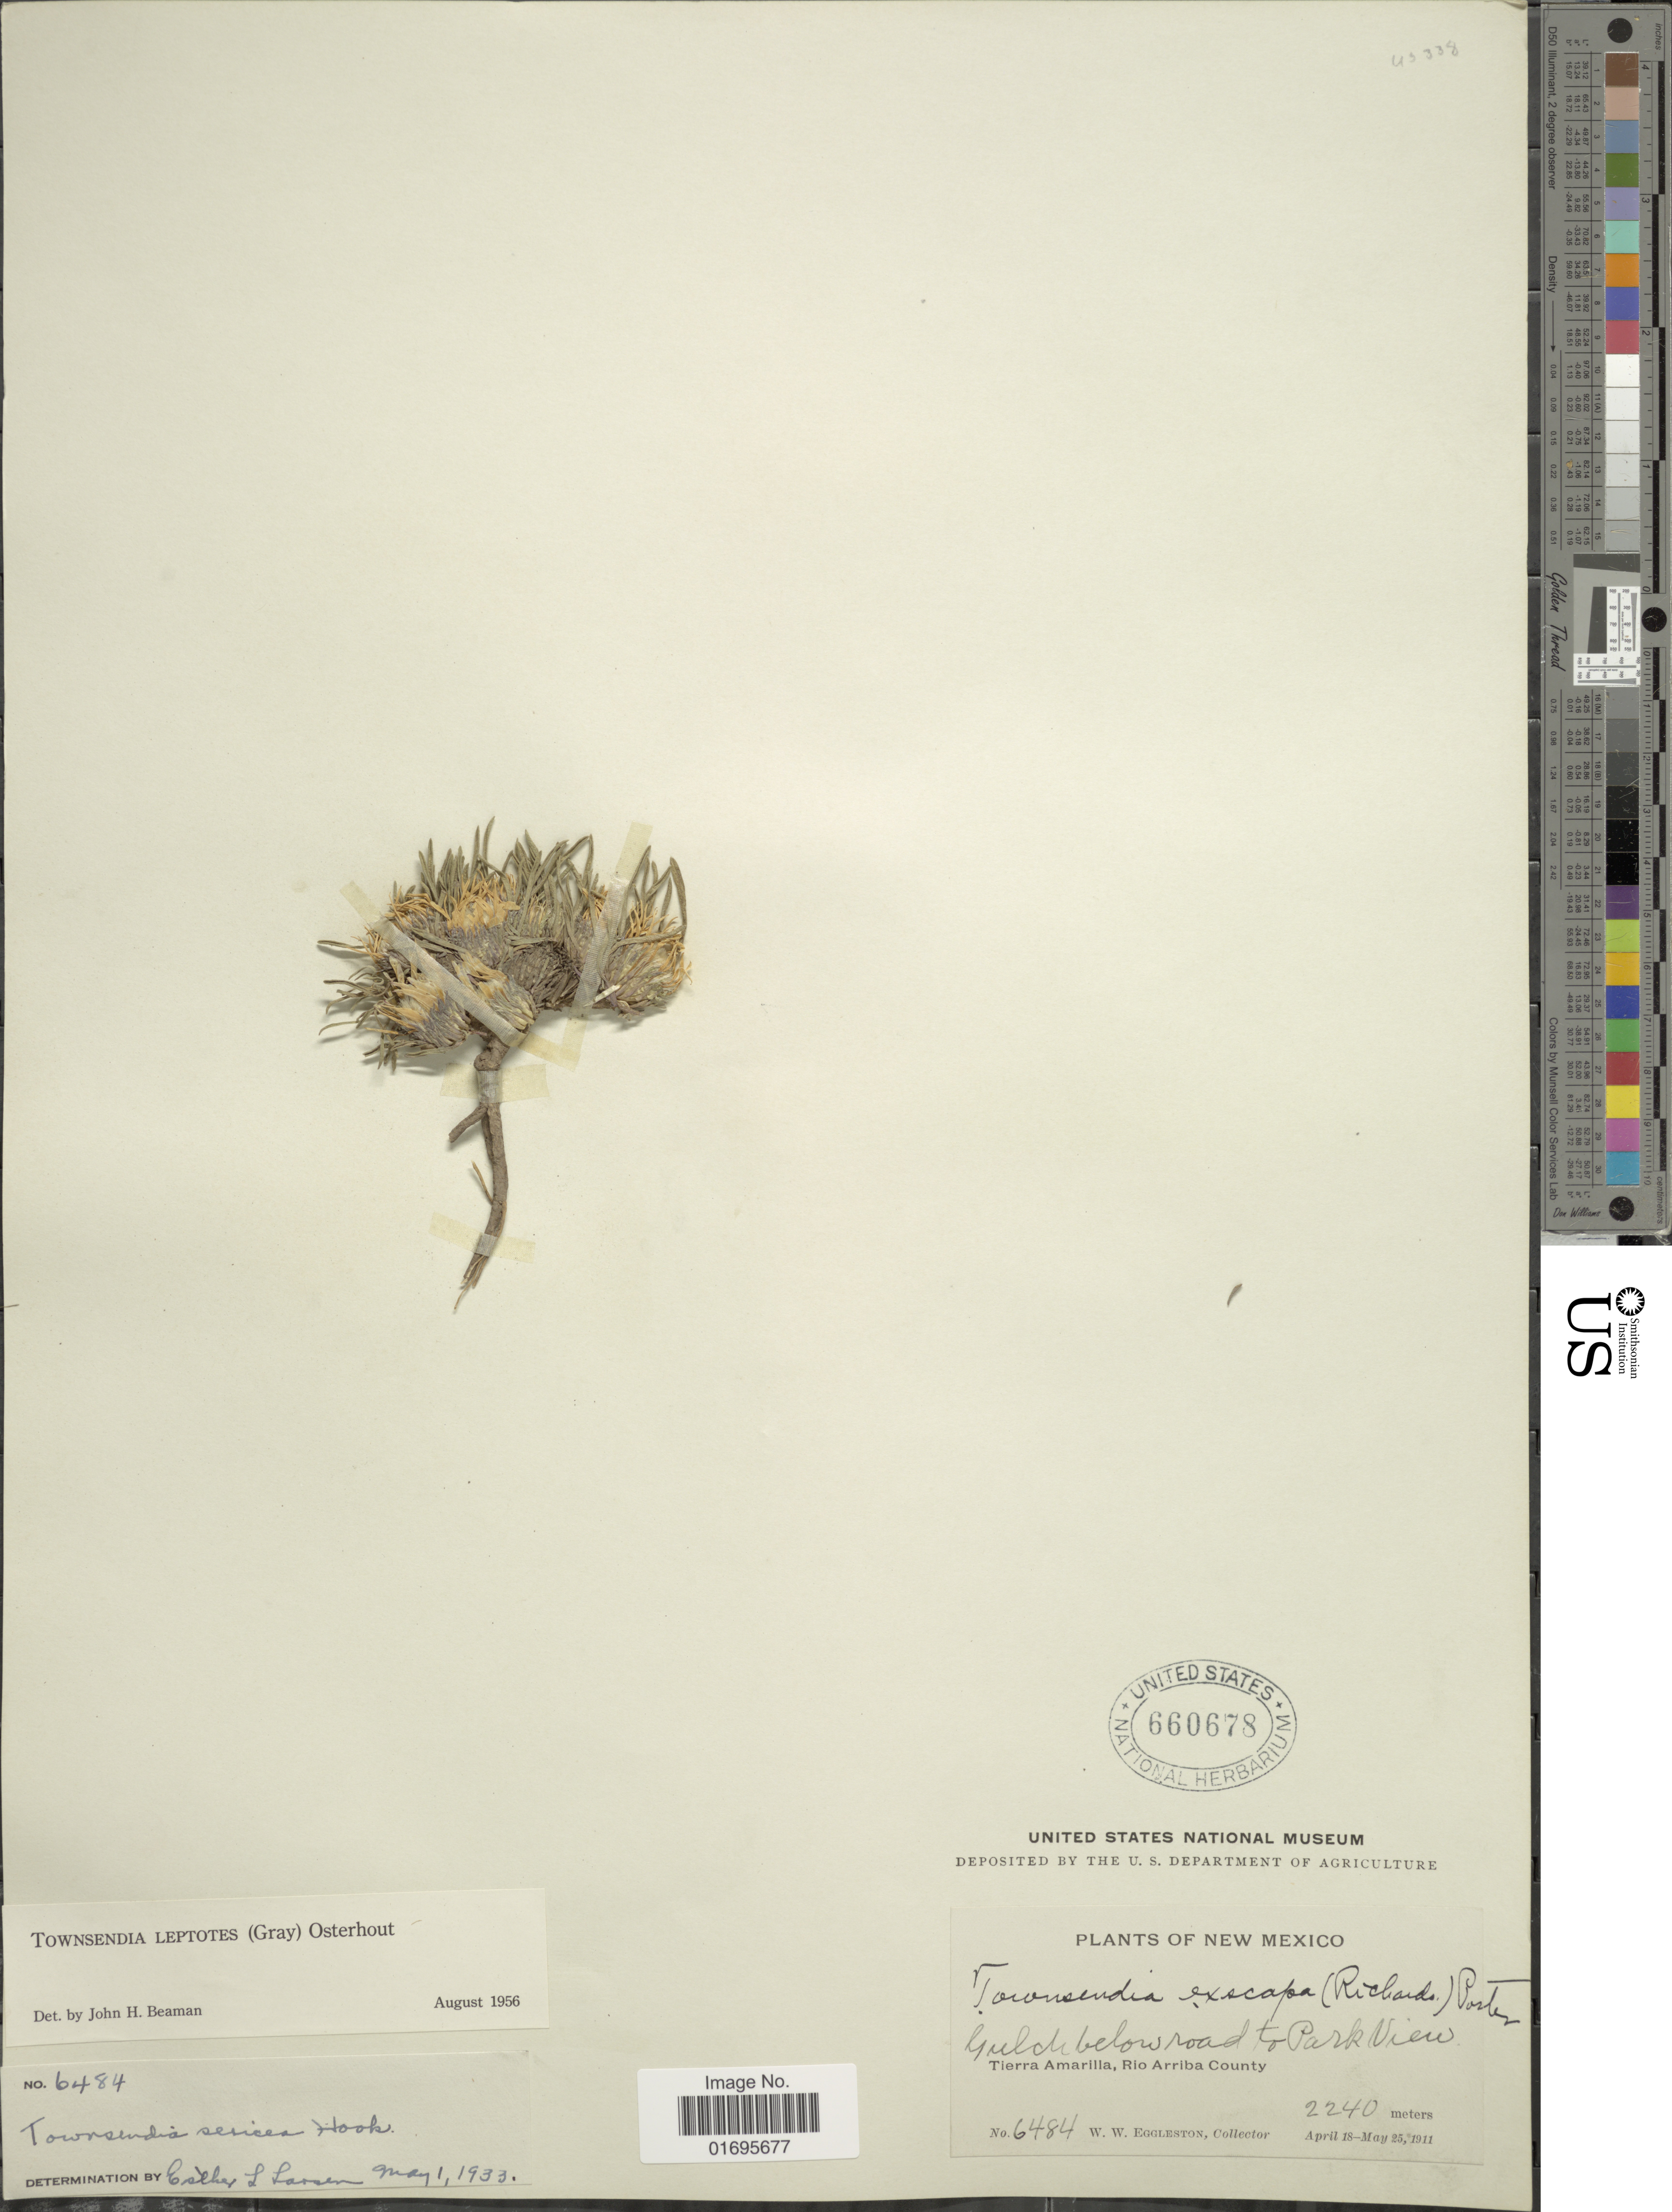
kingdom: Plantae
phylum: Tracheophyta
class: Magnoliopsida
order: Asterales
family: Asteraceae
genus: Townsendia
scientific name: Townsendia leptotes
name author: (A. Gray) Osterh.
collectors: W. W. Eggleston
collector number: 6484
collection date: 1911-04-18/1911-05-25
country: United States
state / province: New Mexico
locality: Gulch below road to Park View Tierra Amarillo, Rio Arriba County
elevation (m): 2240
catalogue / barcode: US 660678